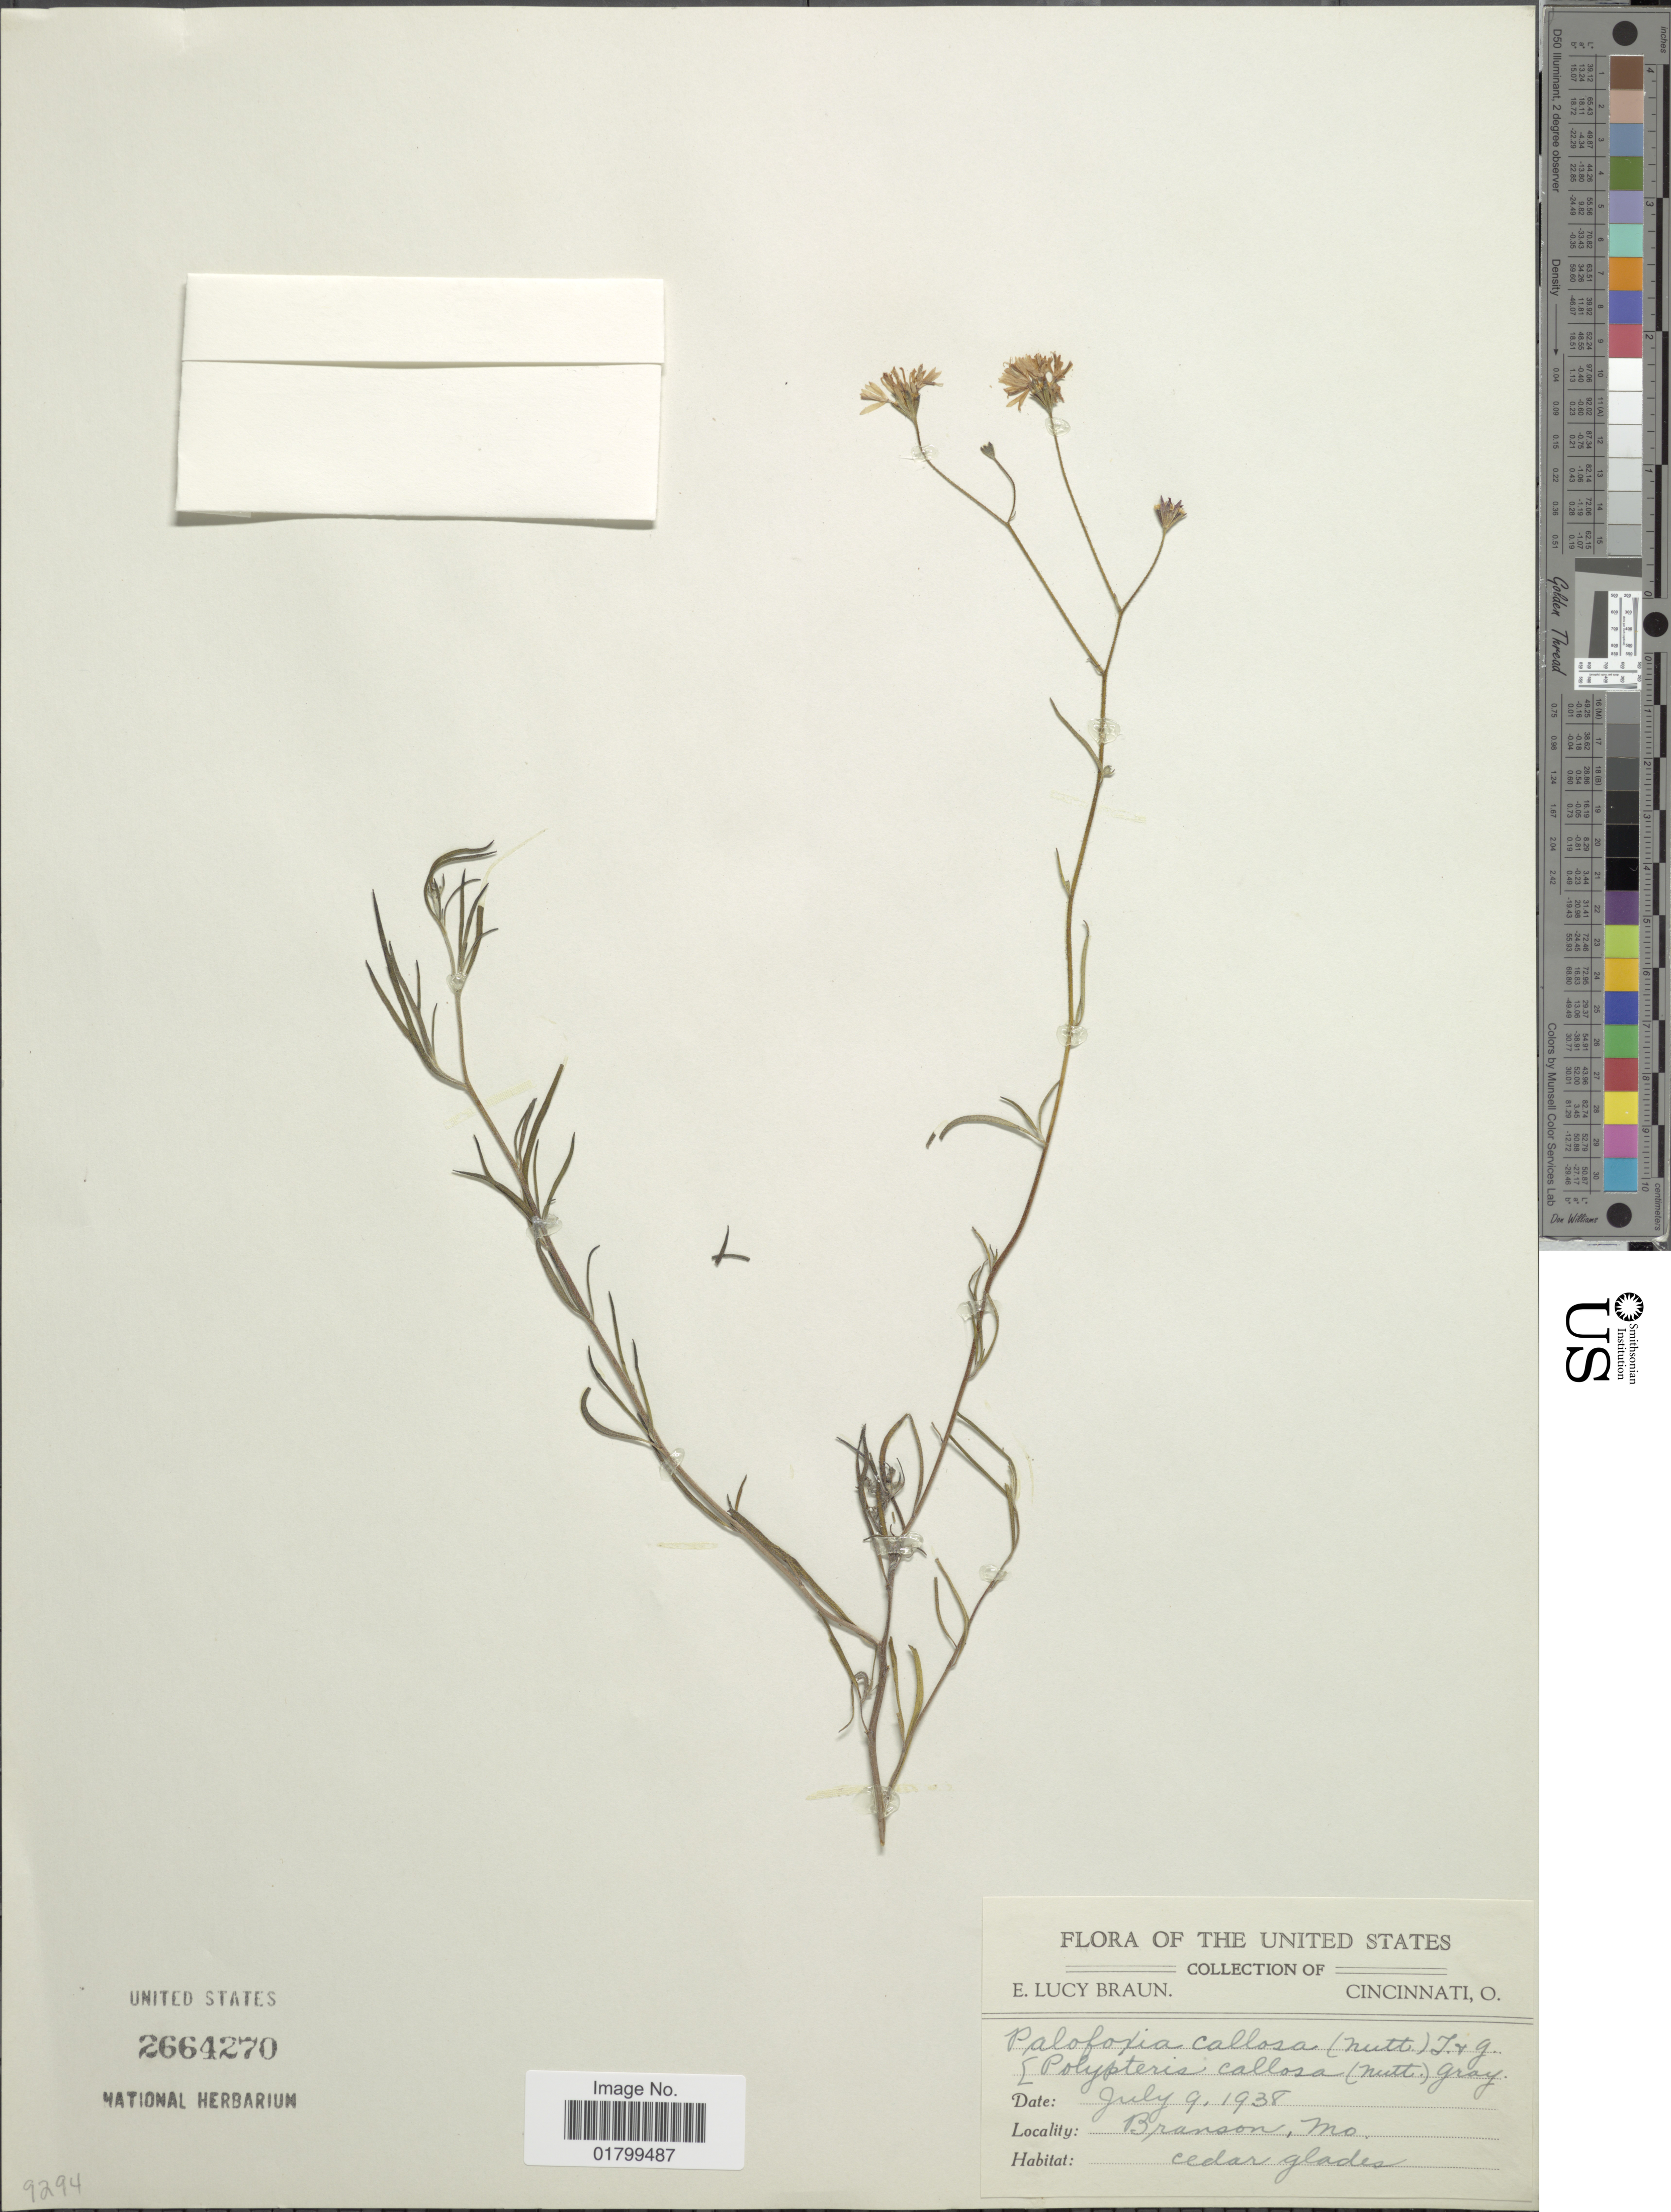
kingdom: Plantae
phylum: Tracheophyta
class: Magnoliopsida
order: Asterales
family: Asteraceae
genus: Palafoxia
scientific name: Palafoxia callosa var. bella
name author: (Cory) Shinners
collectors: E. L. Braun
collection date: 1938-07-09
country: United States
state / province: Missouri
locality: Branson, Mo.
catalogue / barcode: US 2664270